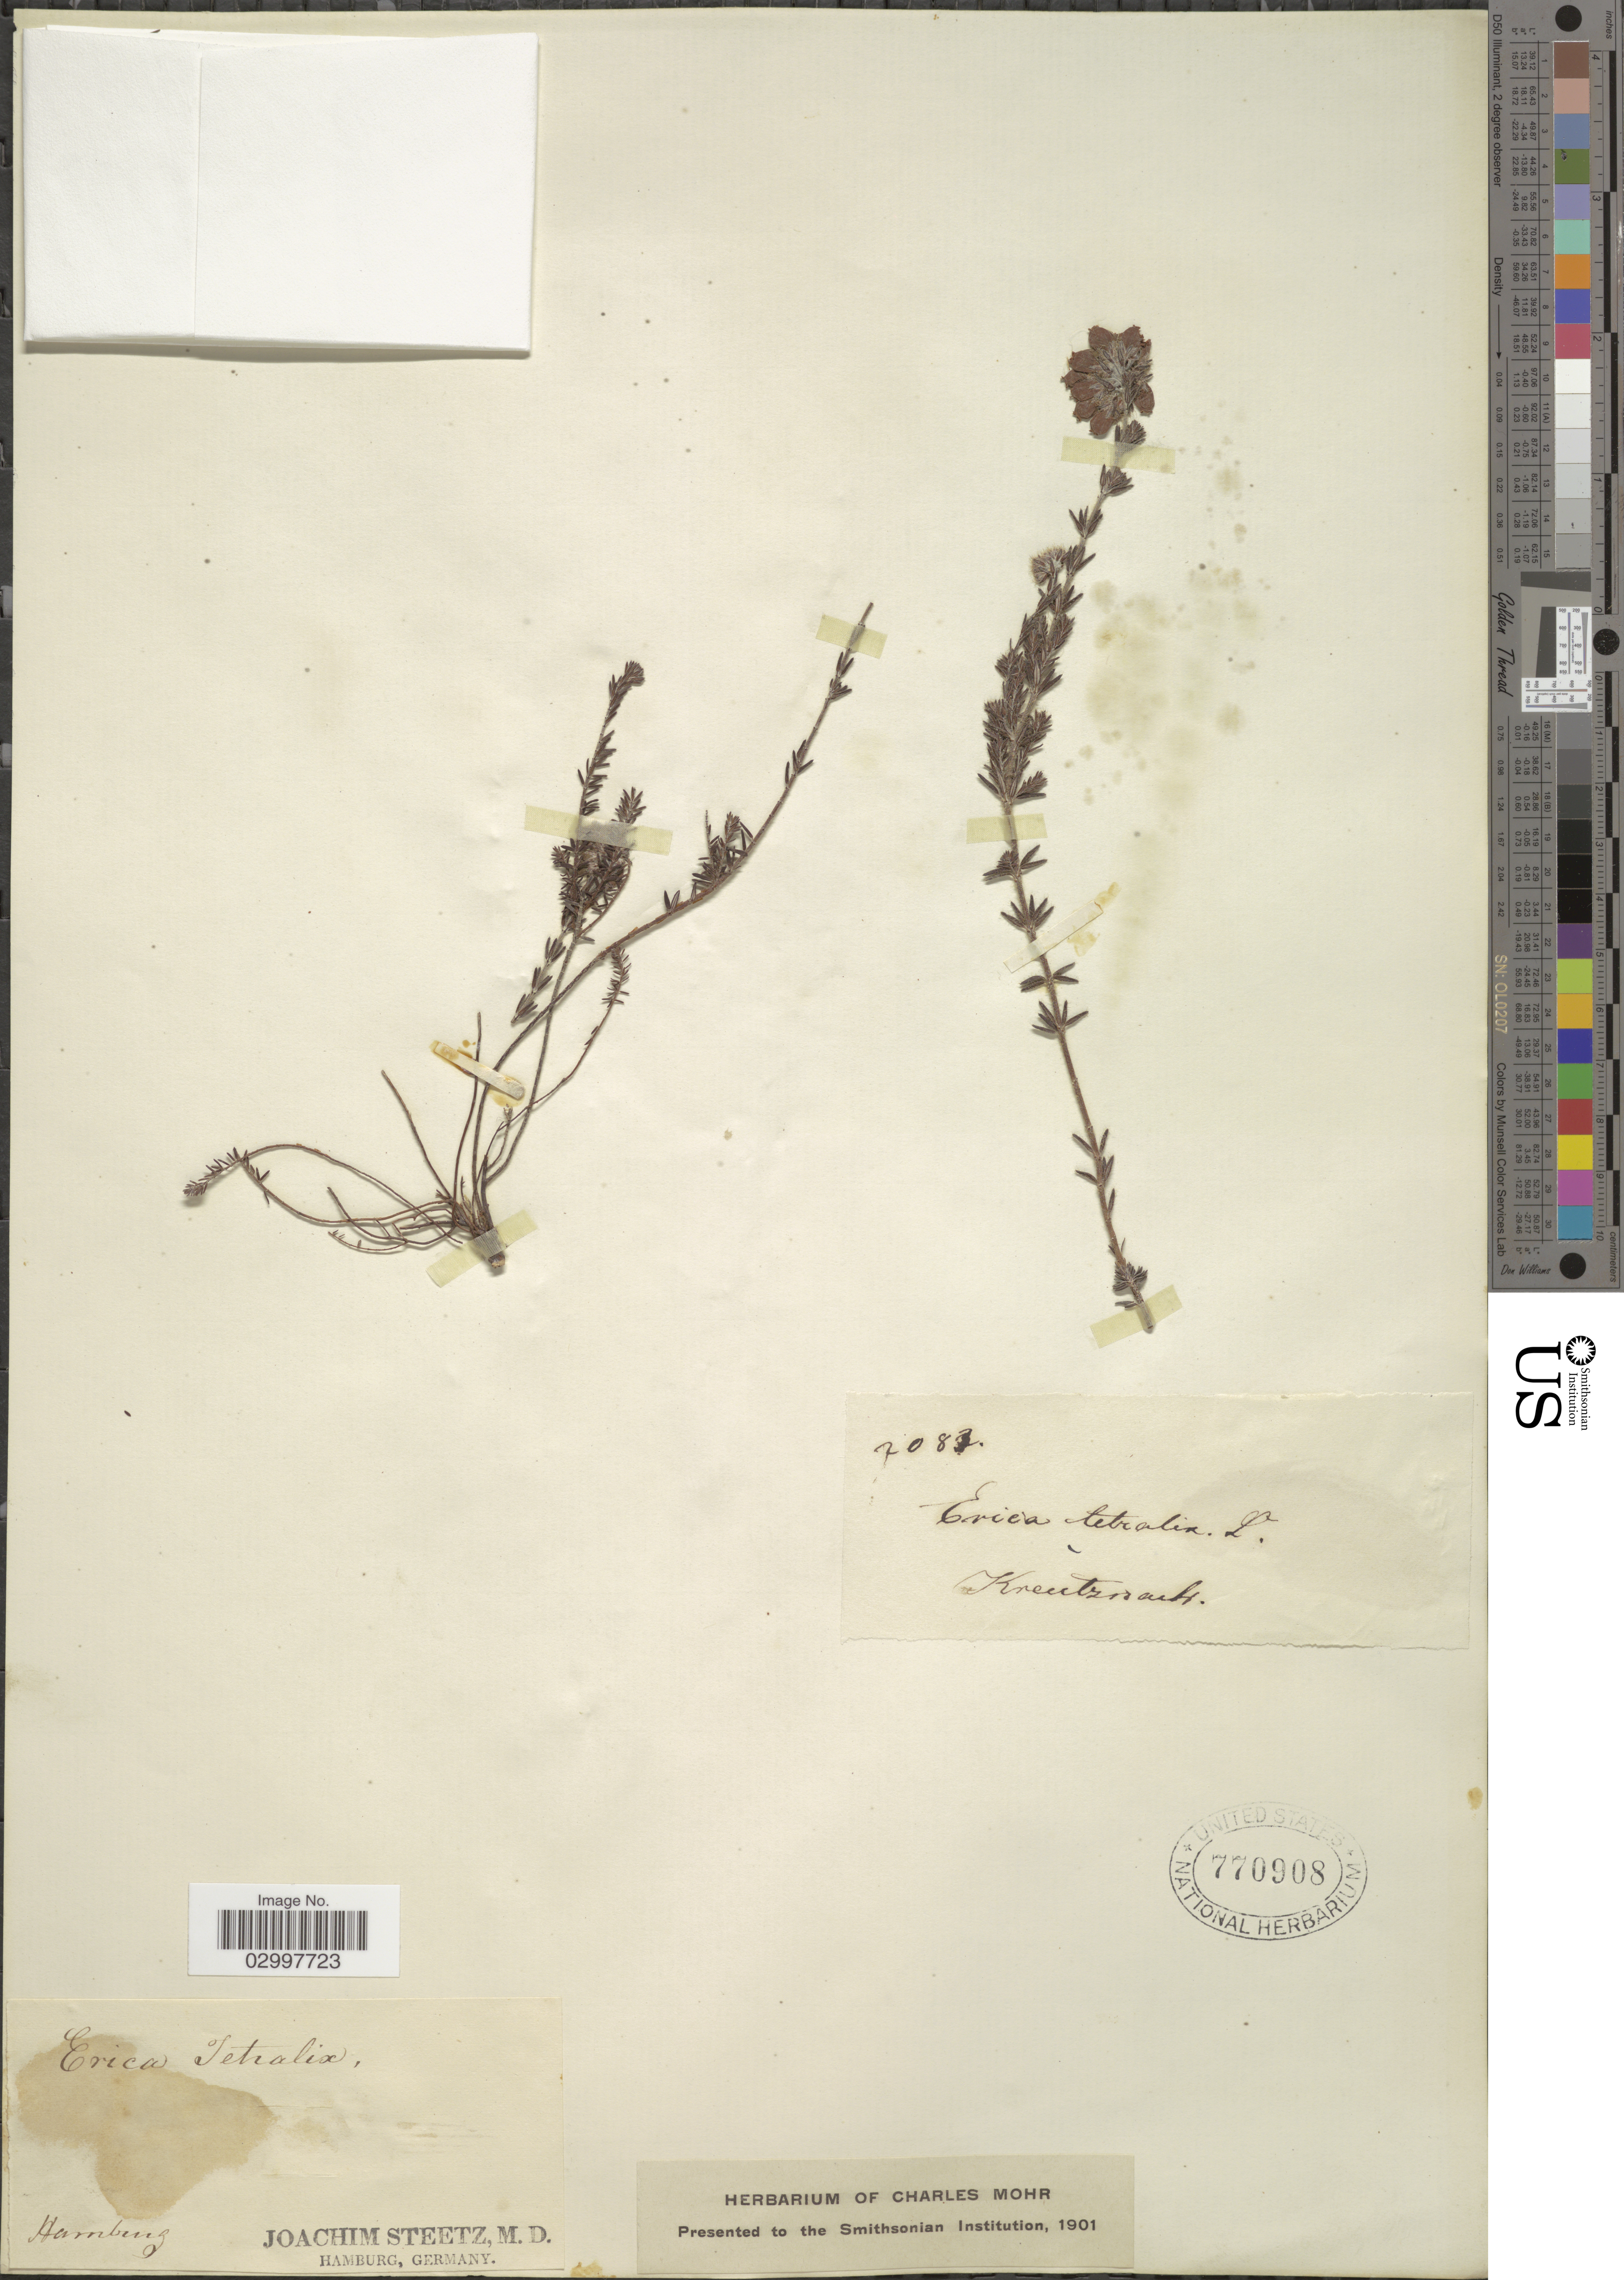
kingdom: Plantae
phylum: Tracheophyta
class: Magnoliopsida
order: Ericales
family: Ericaceae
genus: Erica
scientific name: Erica tetralix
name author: L.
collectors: J. Steetz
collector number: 7081*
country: Germany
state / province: Hamburg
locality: Kreutznault [interpreted].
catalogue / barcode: US 770908